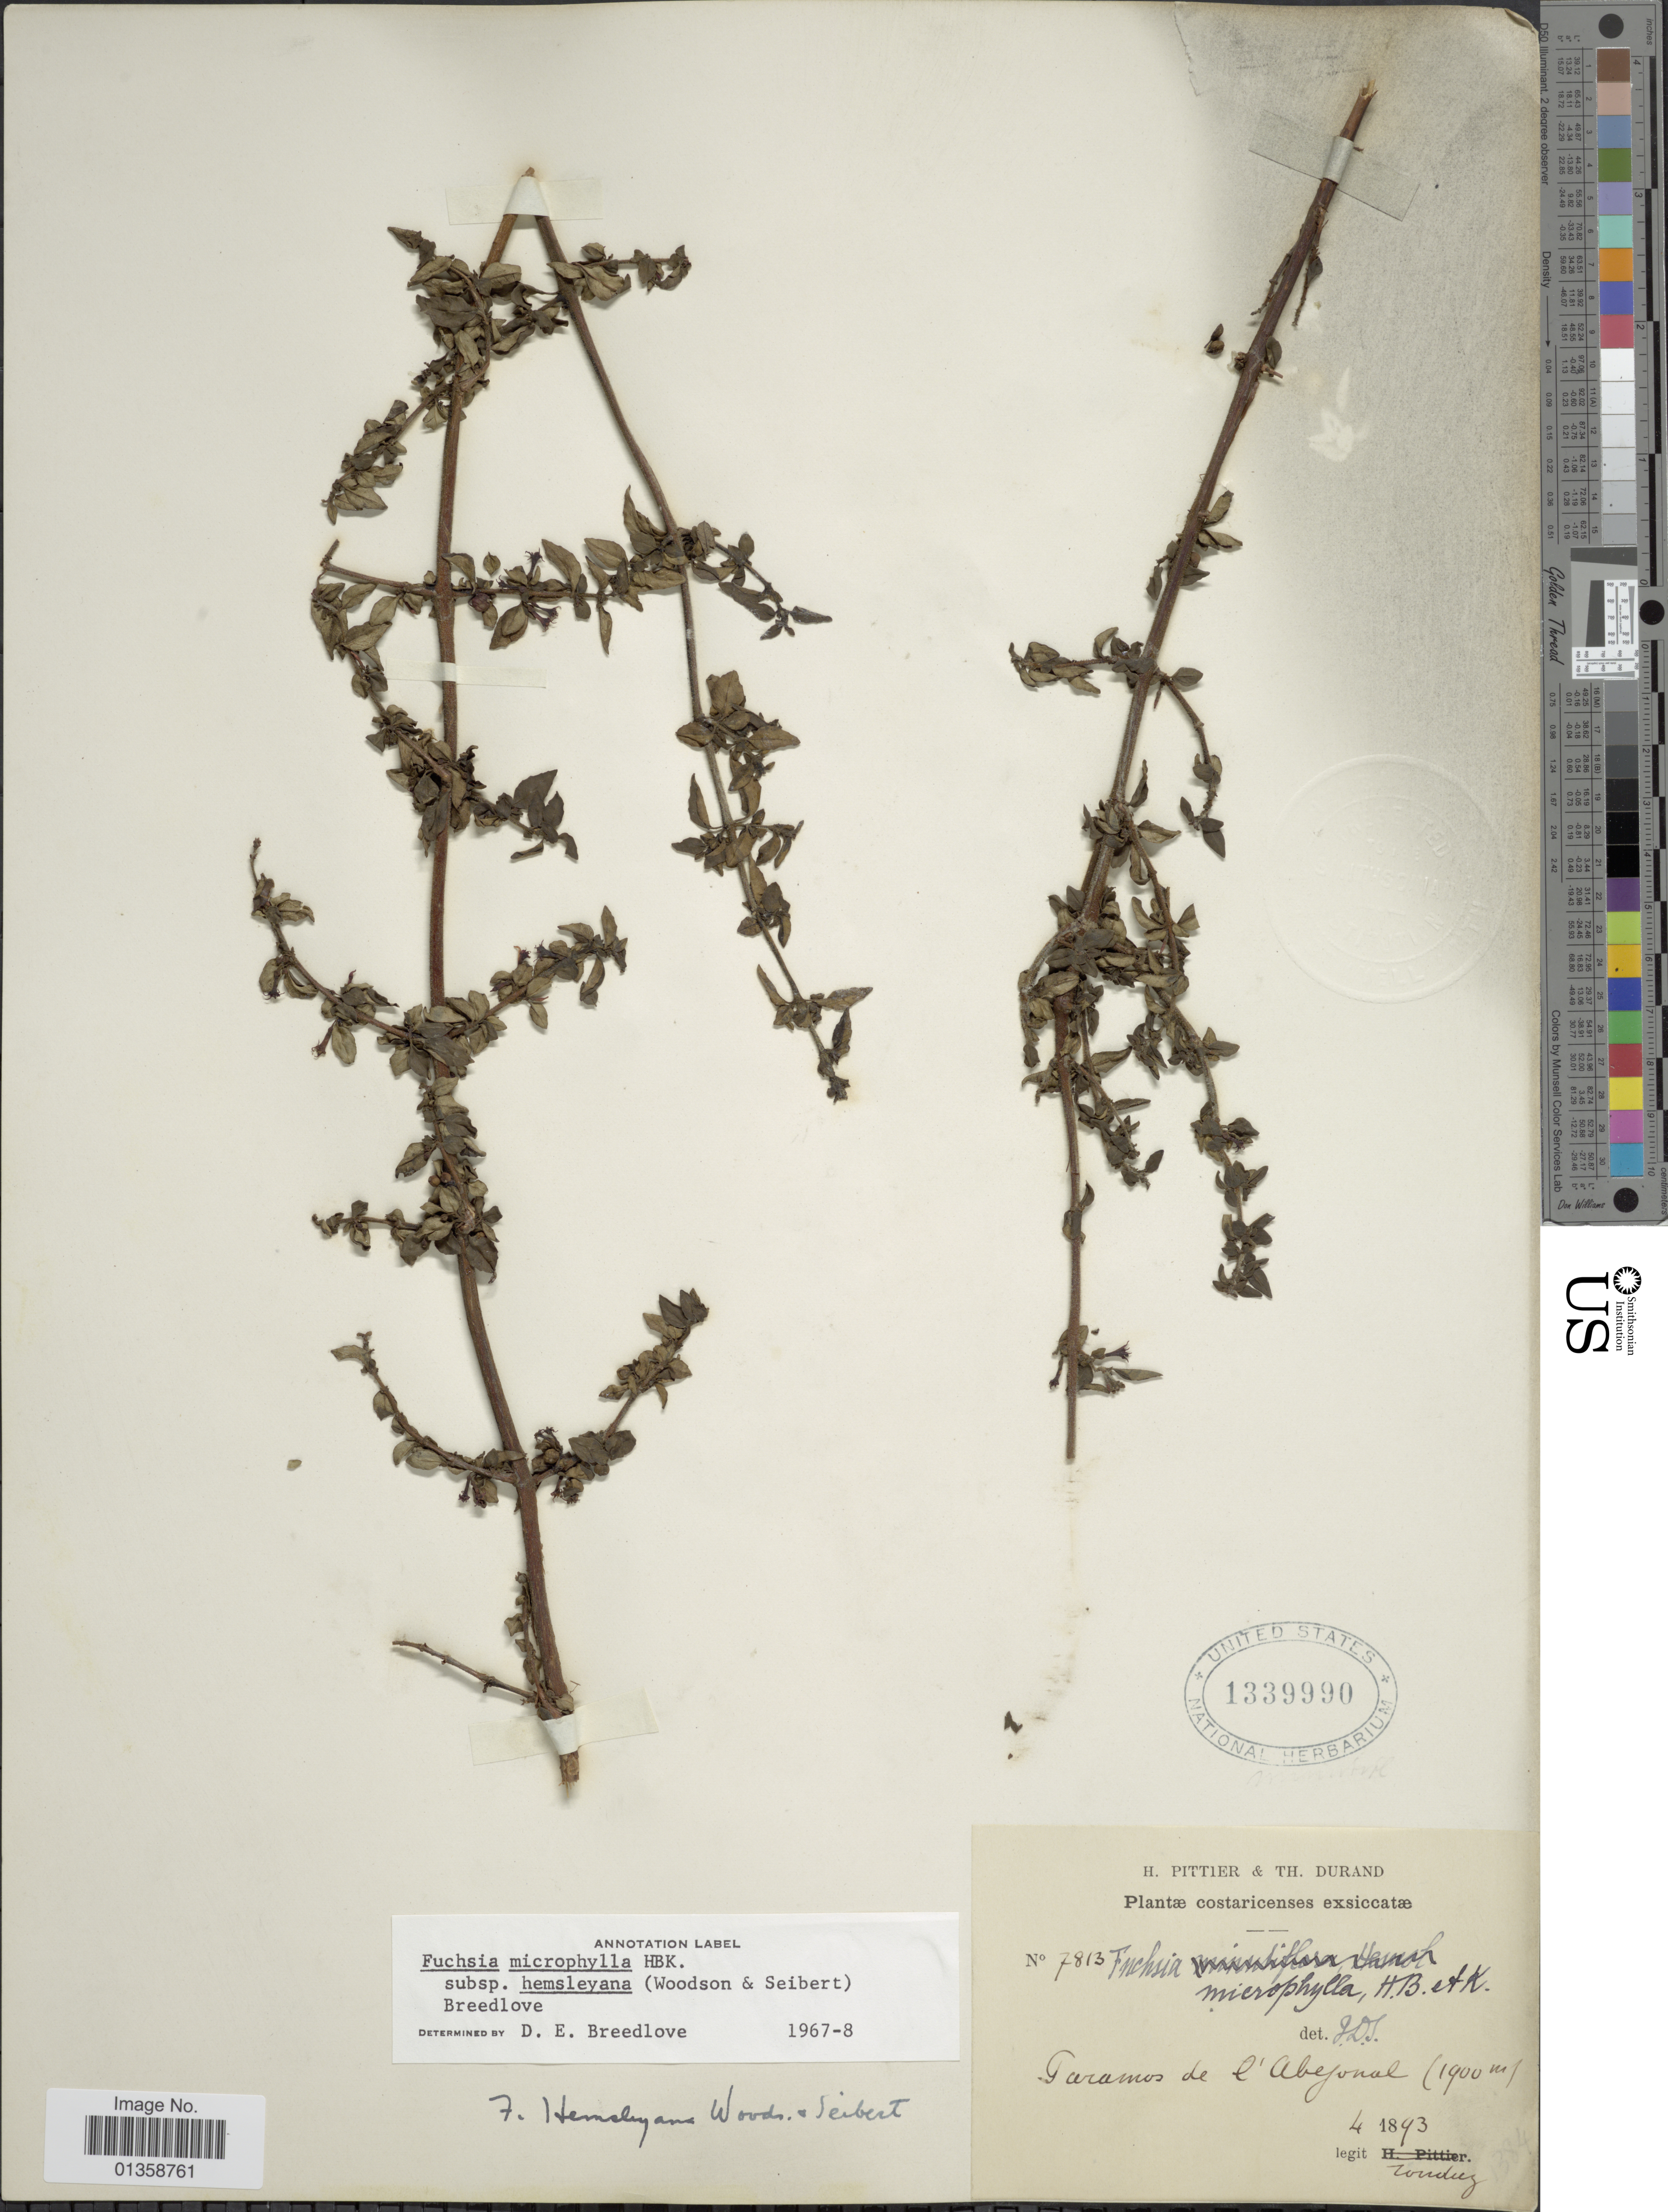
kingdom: Plantae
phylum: Tracheophyta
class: Magnoliopsida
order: Myrtales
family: Onagraceae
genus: Fuchsia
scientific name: Fuchsia microphylla subsp. hemsleyana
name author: (Woodson & Seibert) Breedlove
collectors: A. Tonduz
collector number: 7813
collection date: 1893-04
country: Costa Rica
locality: Paramos de l' Abejonal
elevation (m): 1900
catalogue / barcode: US 1339990